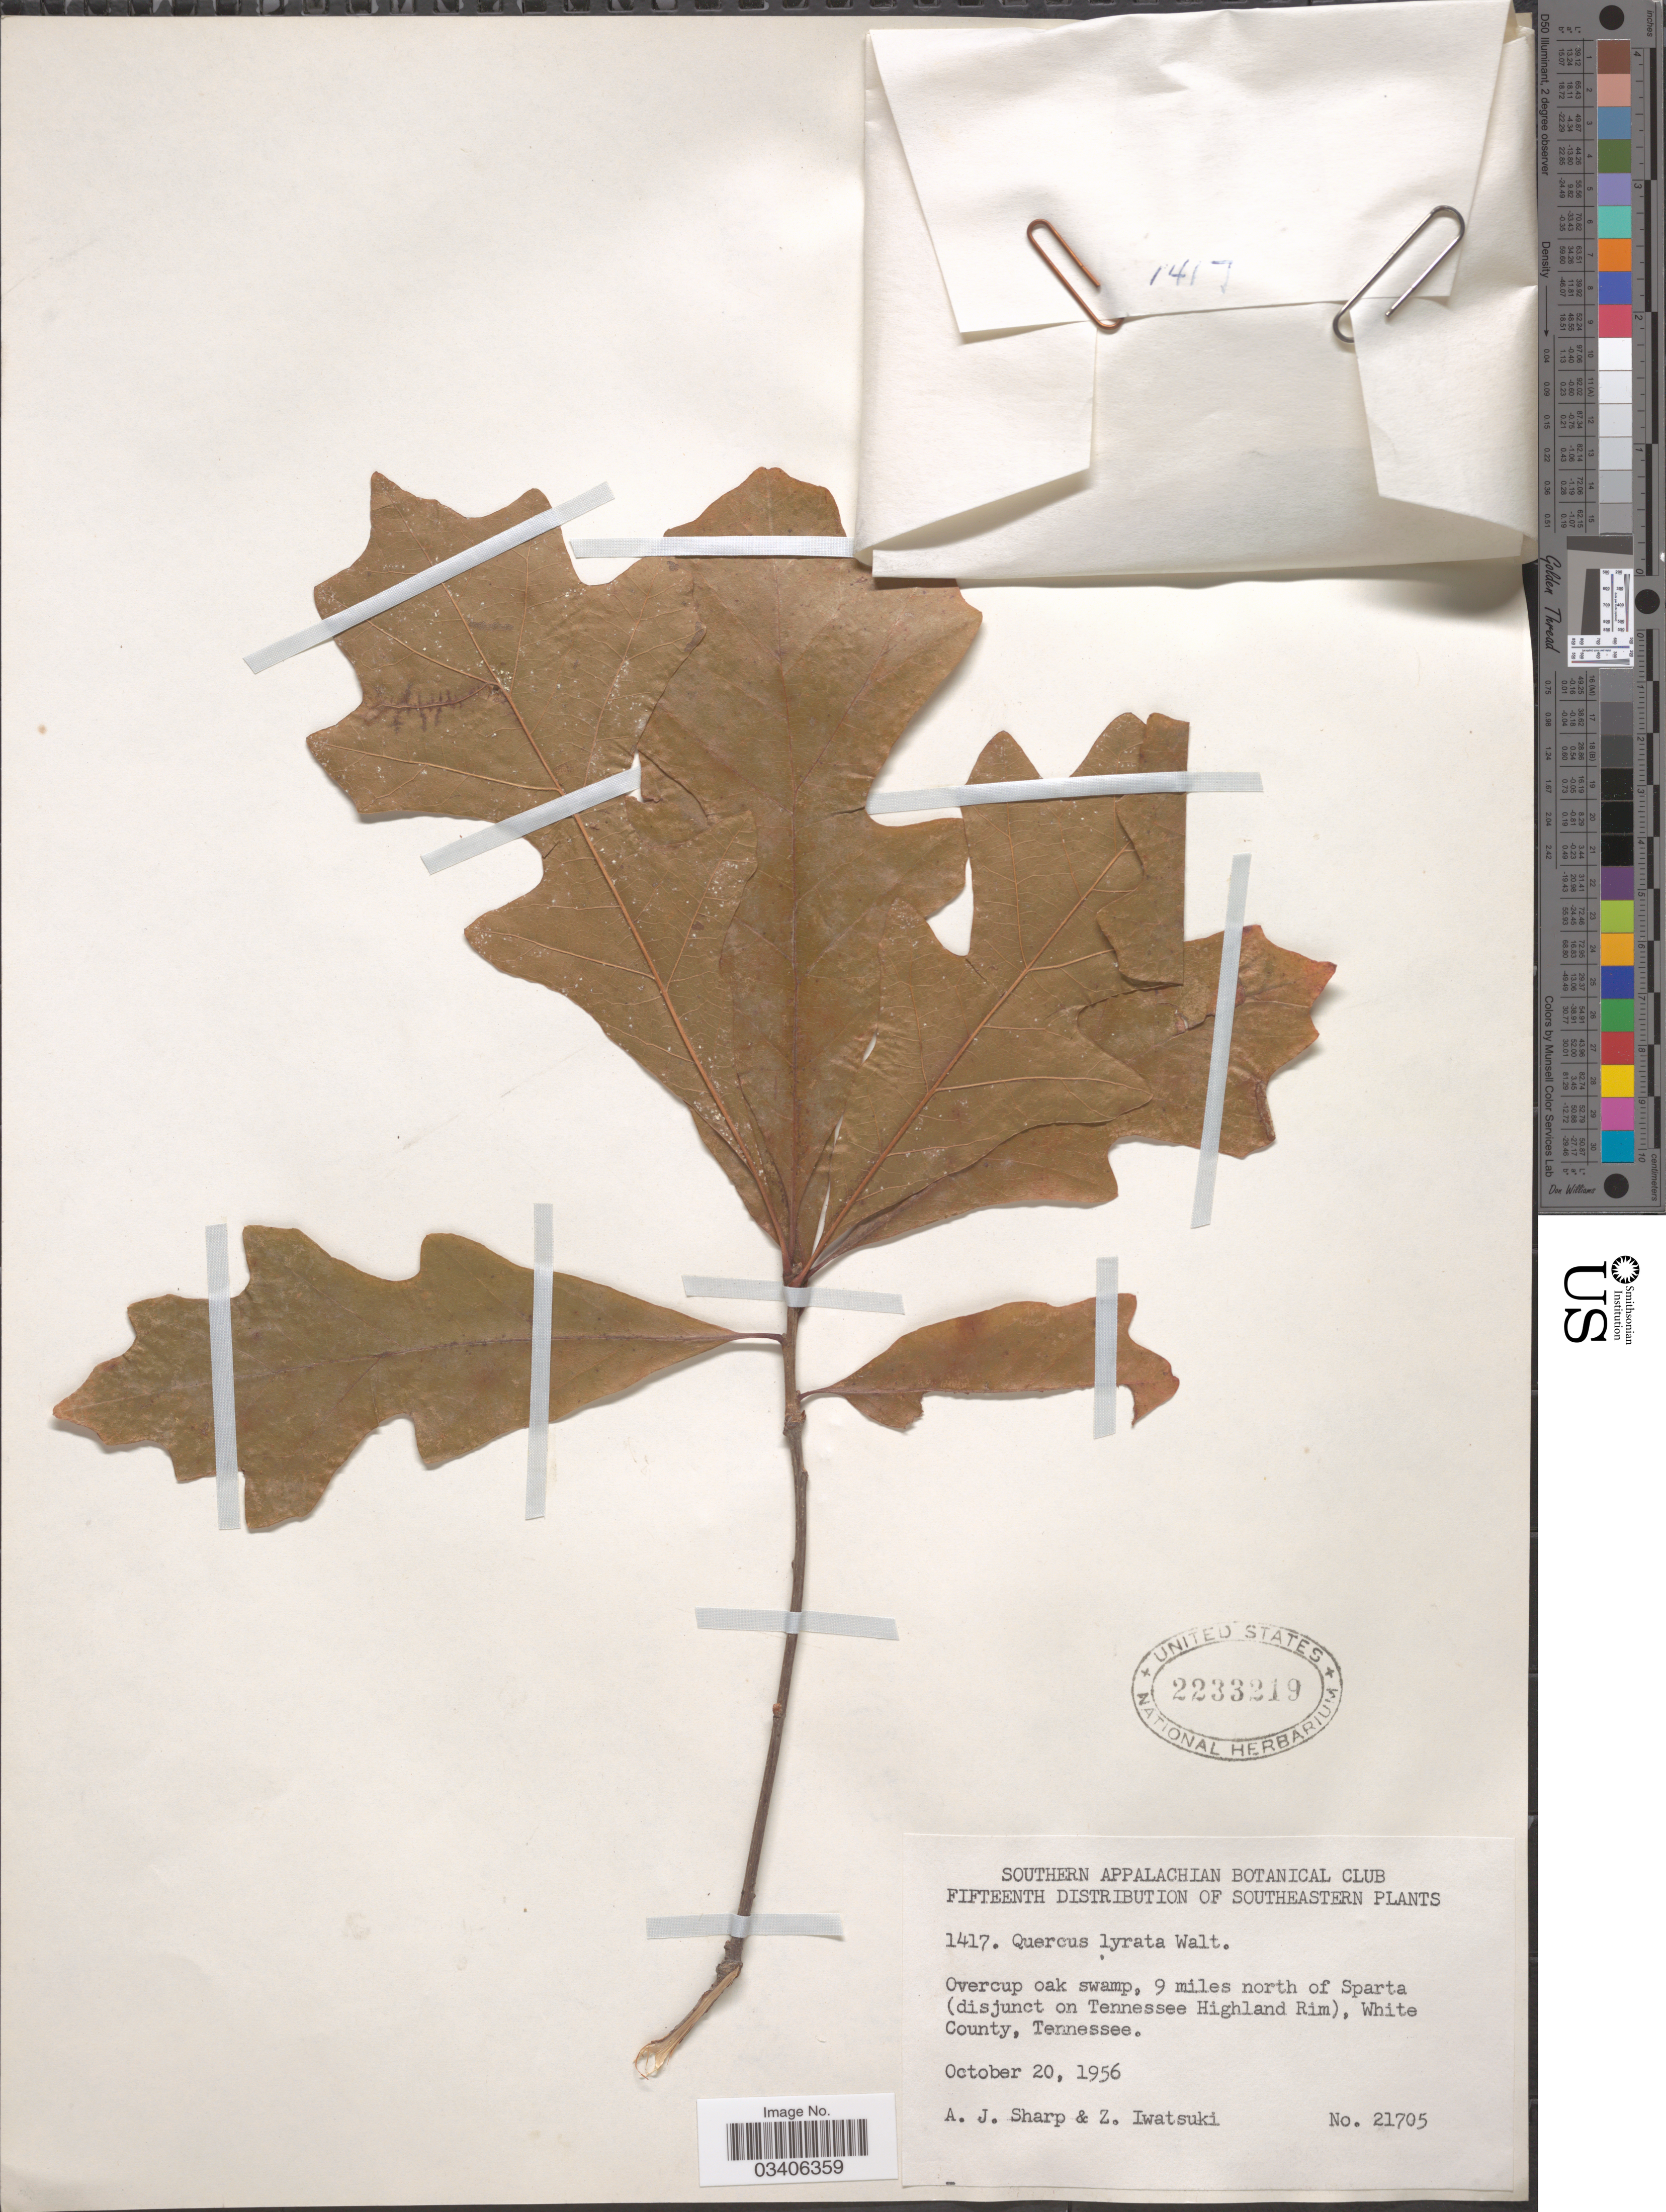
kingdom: Plantae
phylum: Tracheophyta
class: Magnoliopsida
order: Fagales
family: Fagaceae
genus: Quercus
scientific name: Quercus lyrata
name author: Walter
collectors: A. J. Sharp & Z. Iwatsuki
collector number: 21705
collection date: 1956-10-20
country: United States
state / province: Tennessee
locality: Overcup oak swamp, 9 miles north of Sparta (disjunct on Tennessee Highland Rim), White County.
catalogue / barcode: US 2233219